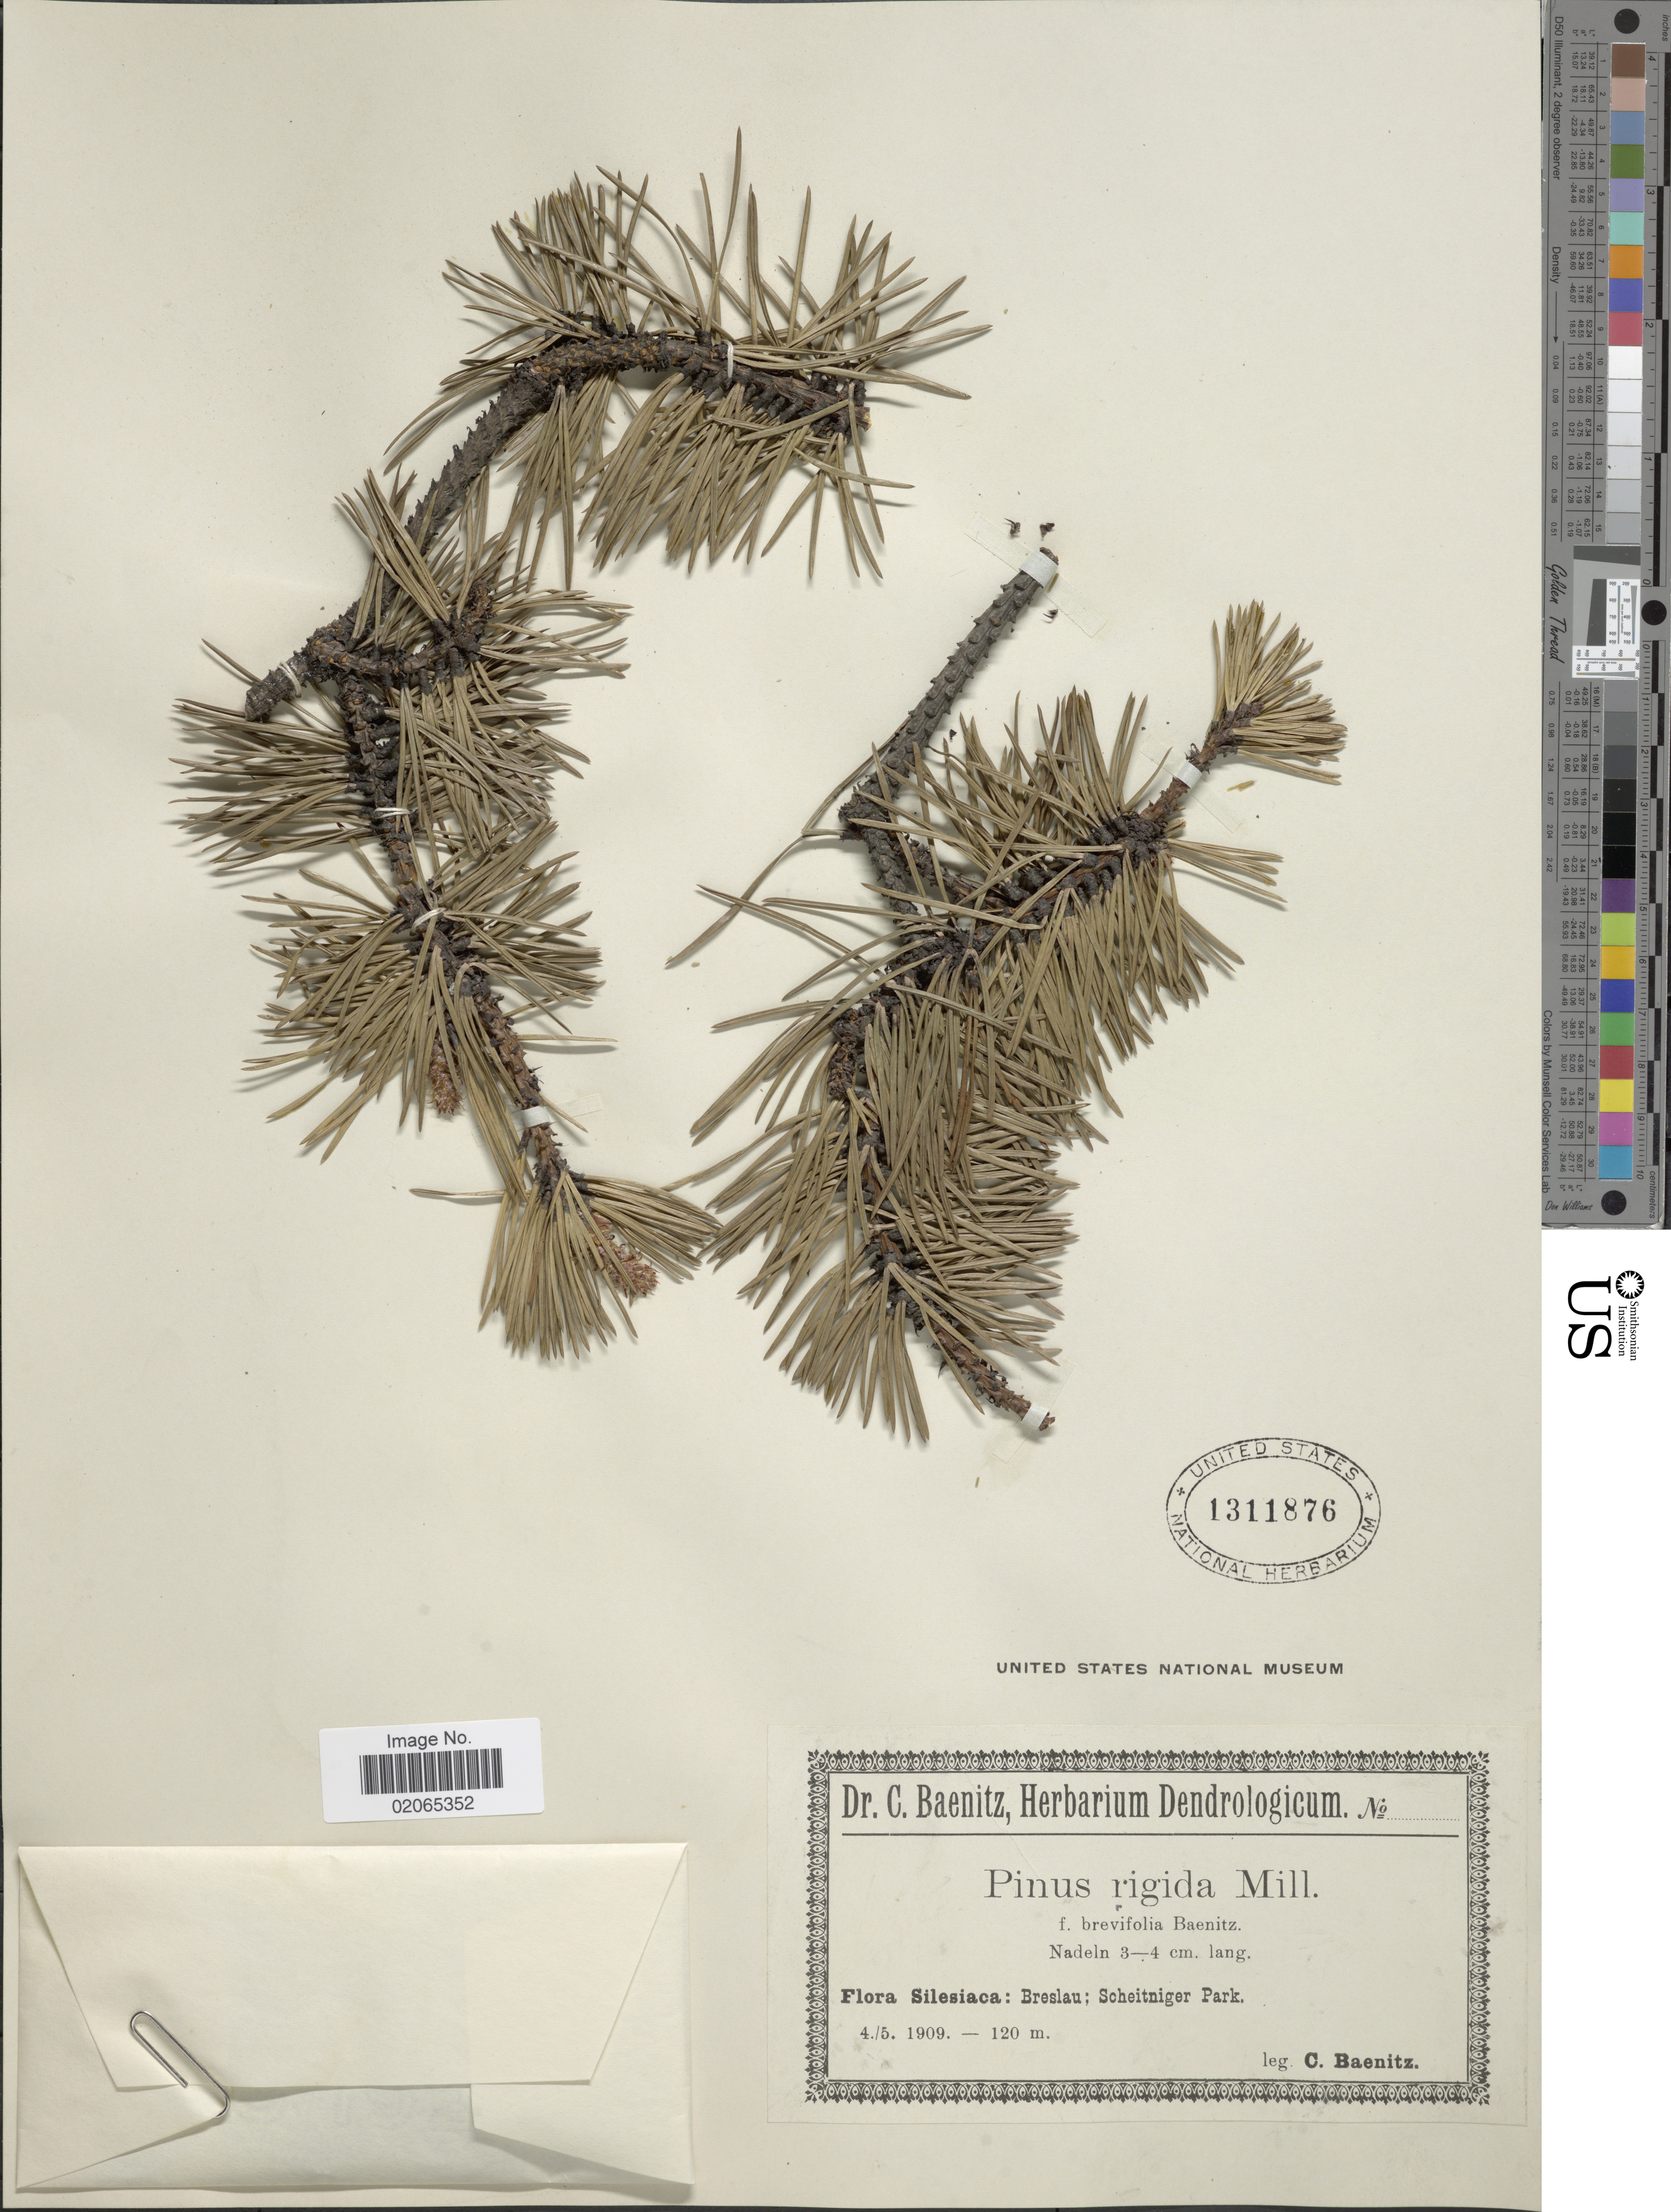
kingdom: Plantae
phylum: Tracheophyta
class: Pinopsida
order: Pinales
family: Pinaceae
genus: Pinus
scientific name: Pinus rigida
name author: Mill.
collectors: C. G. Baenitz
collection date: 1909-05-04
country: Poland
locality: Silesiaca: Breslau; Scheitniger Park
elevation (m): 120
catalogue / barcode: US 1311876